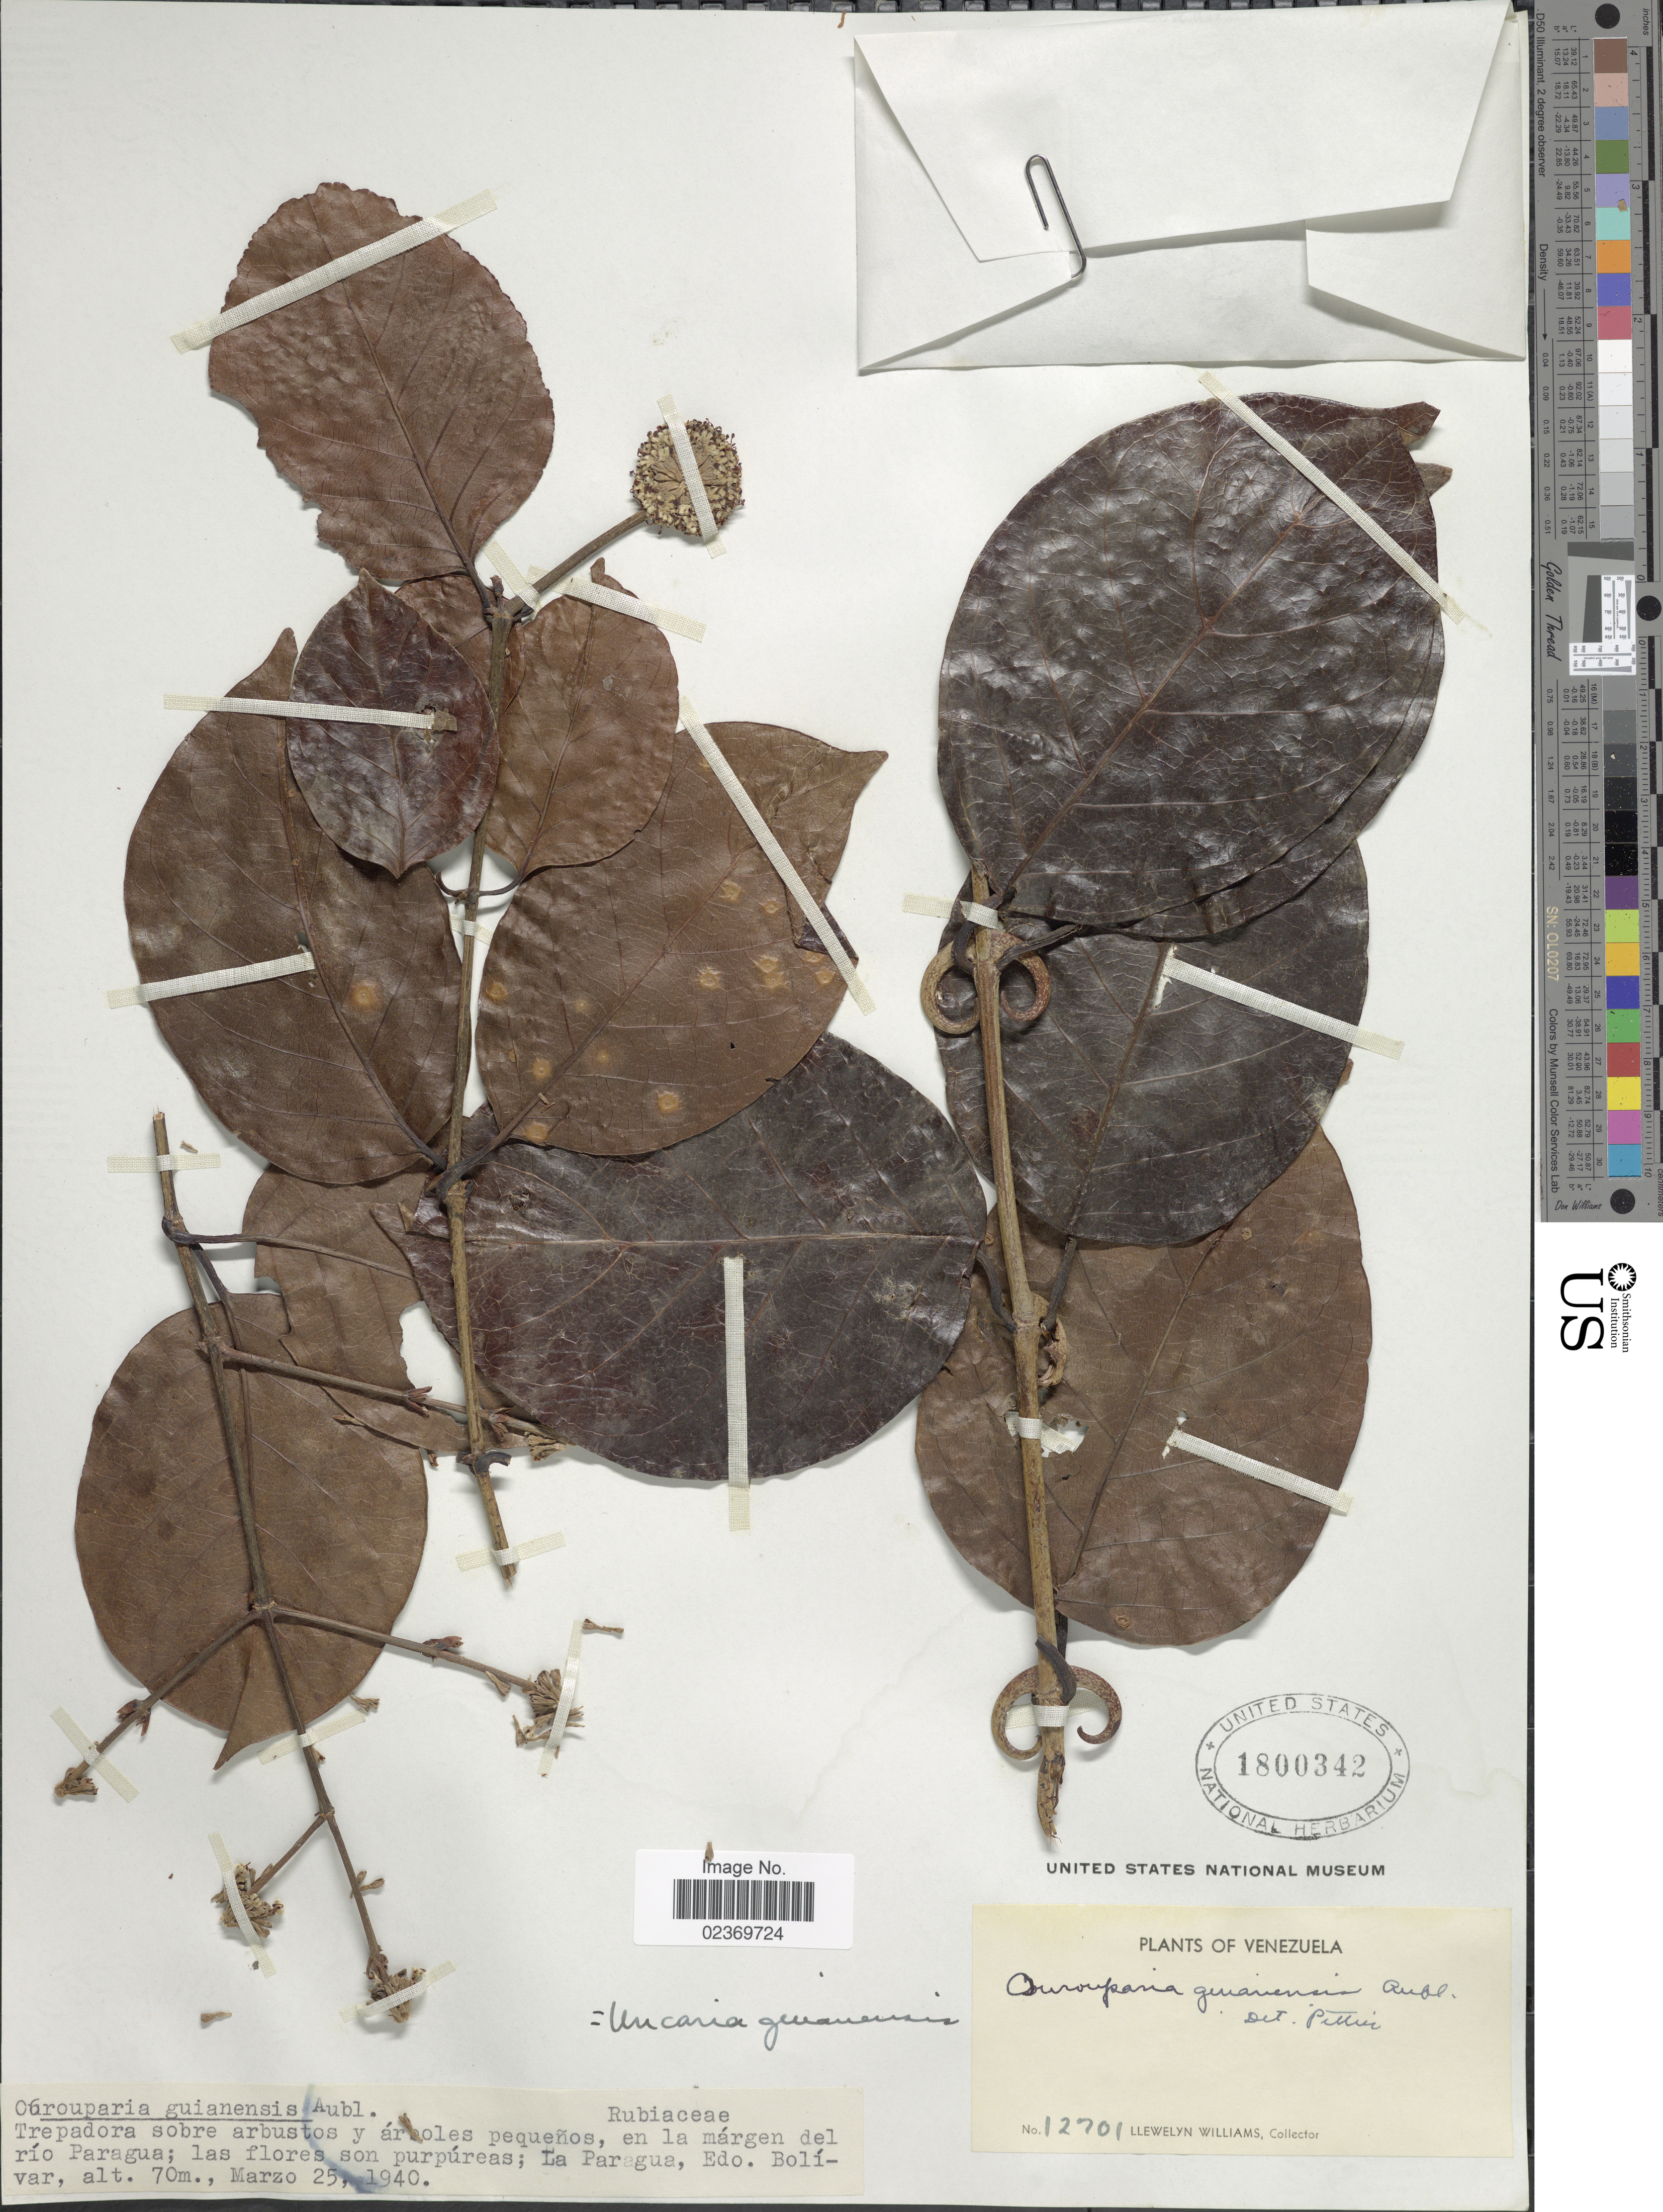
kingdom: Plantae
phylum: Tracheophyta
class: Magnoliopsida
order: Gentianales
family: Rubiaceae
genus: Uncaria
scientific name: Uncaria guianensis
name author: (Aubl.) J.F. Gmel.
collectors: Ll. Williams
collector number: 12701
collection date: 1940-03-25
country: Venezuela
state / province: Bolivar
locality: La Paragua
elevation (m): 70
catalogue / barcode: US 1800342